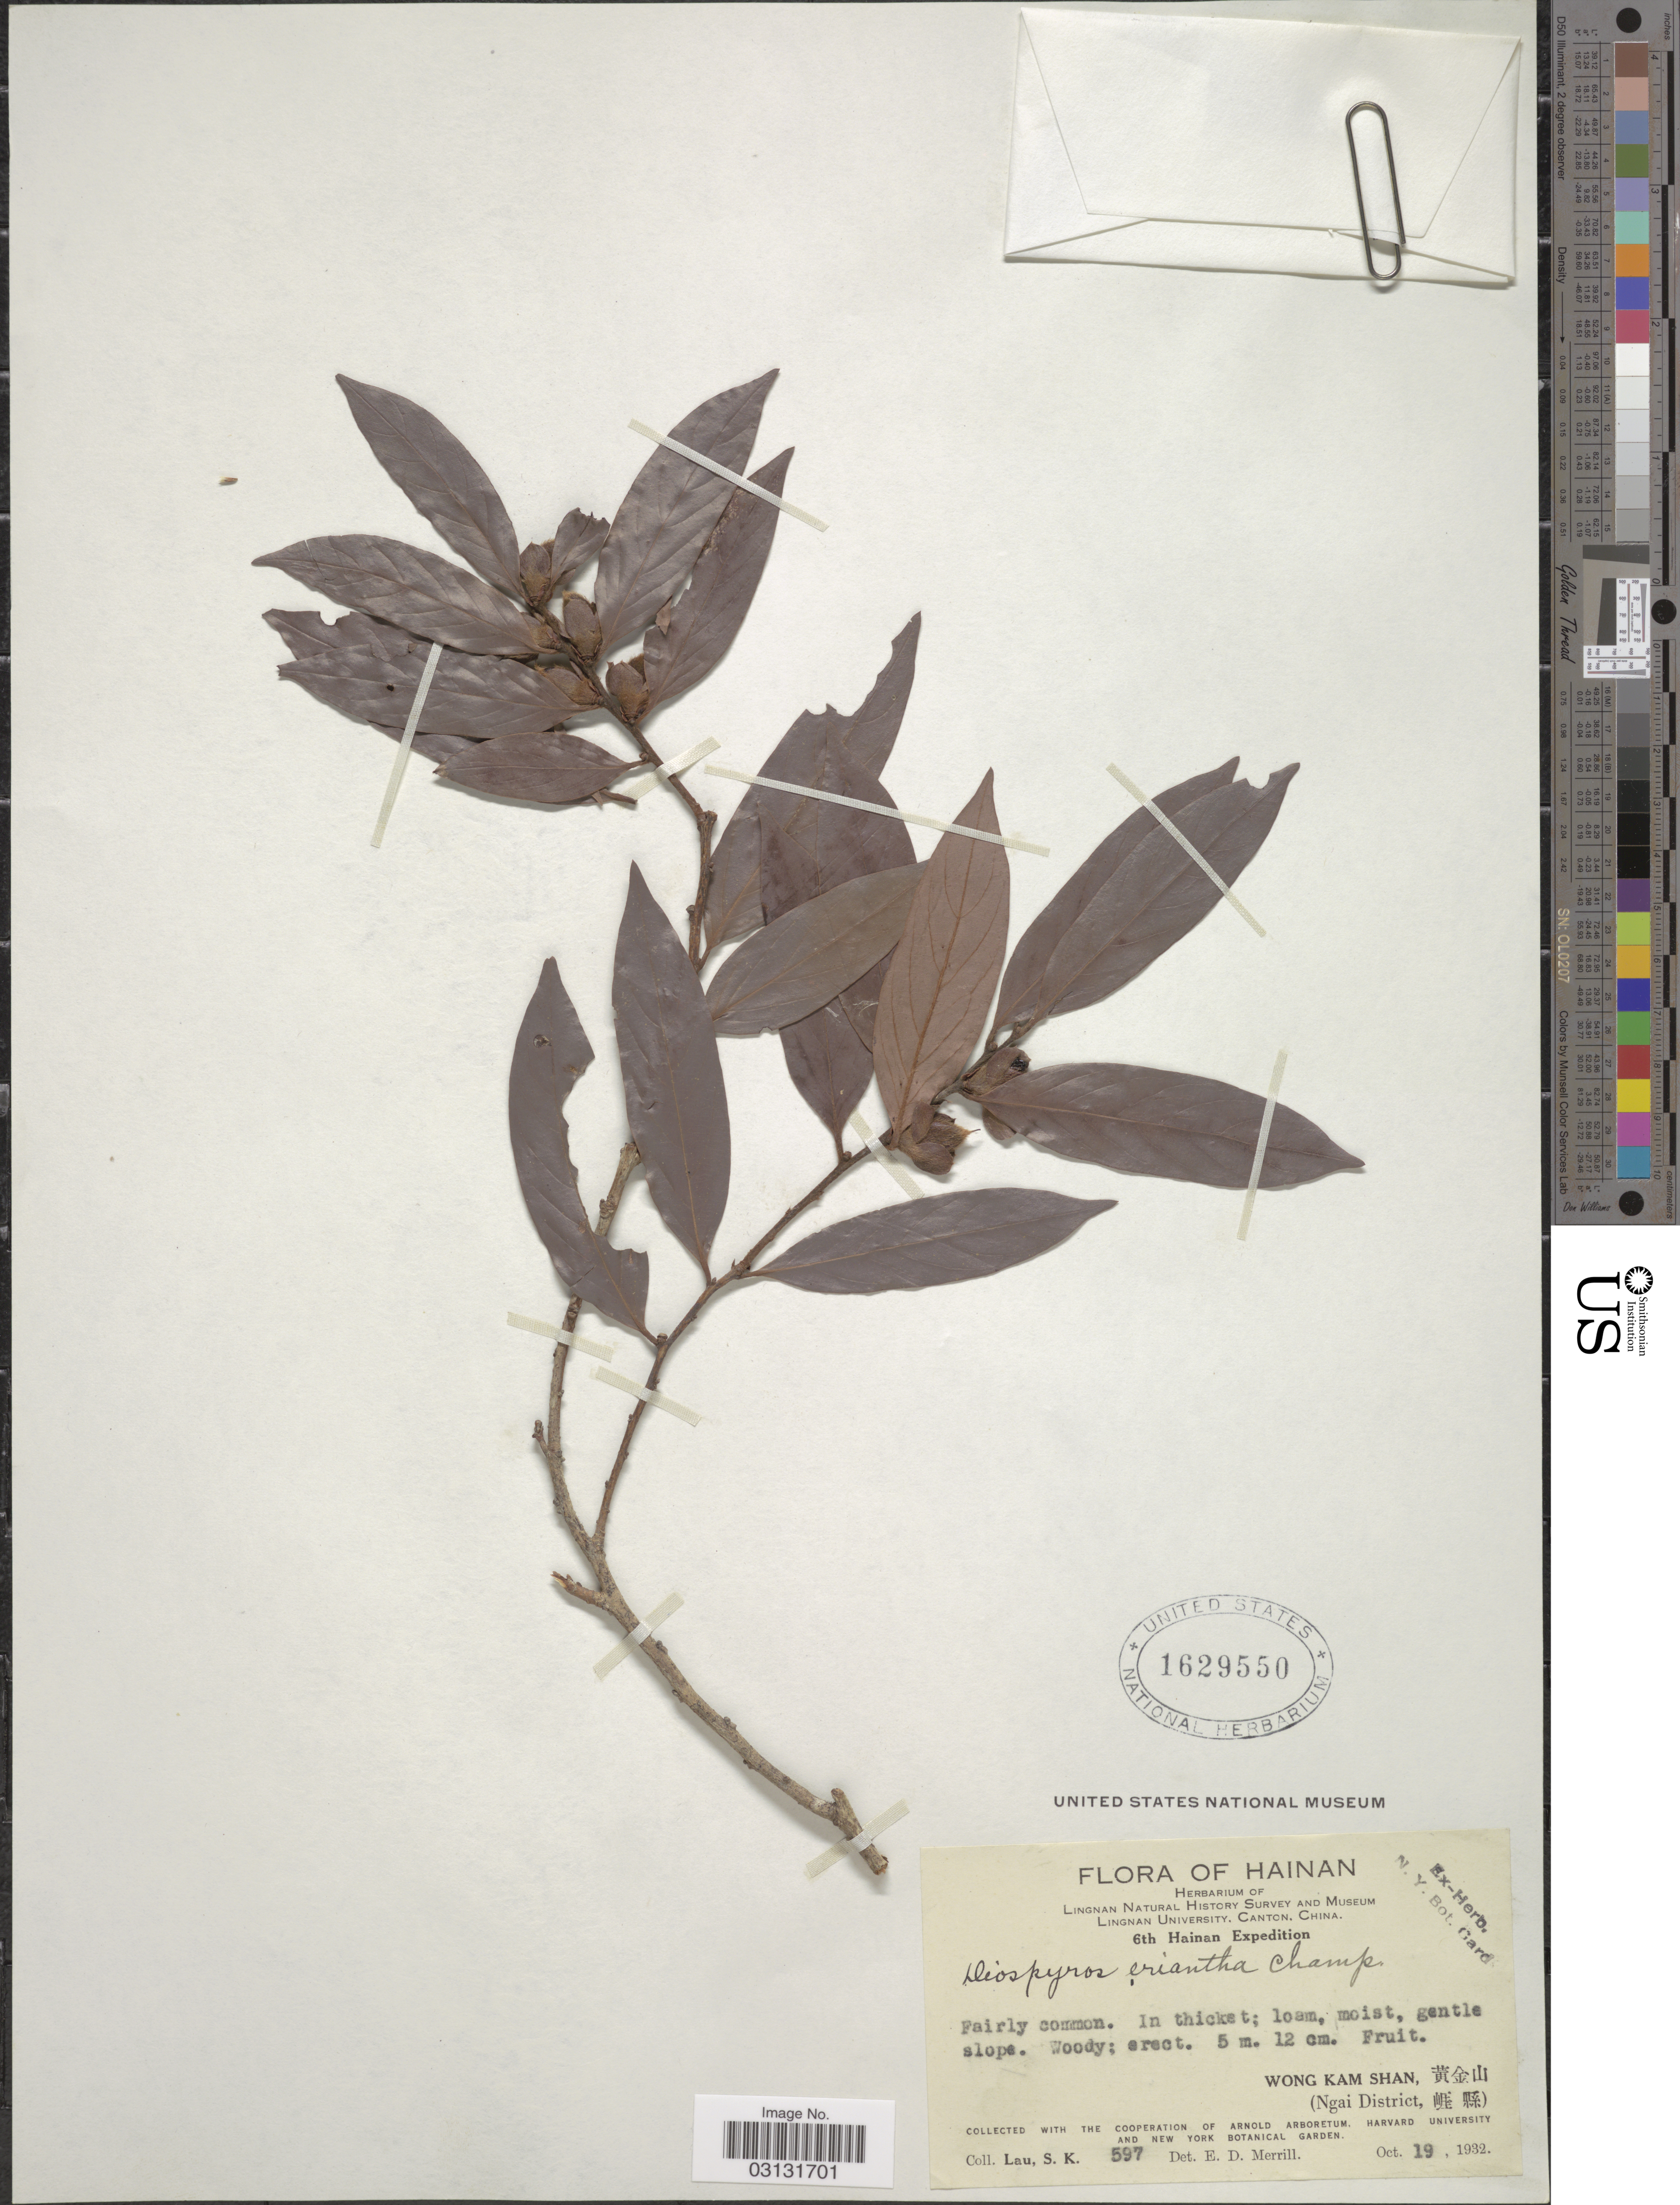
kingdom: Plantae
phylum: Tracheophyta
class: Magnoliopsida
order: Ericales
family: Ebenaceae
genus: Diospyros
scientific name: Diospyros eriantha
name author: Champ. ex Benth.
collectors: S. K. Lau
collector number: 597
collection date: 1932-10-19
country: China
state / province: Hainan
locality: Wong Kam Shan. (Ngai District).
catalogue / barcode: US 1629550